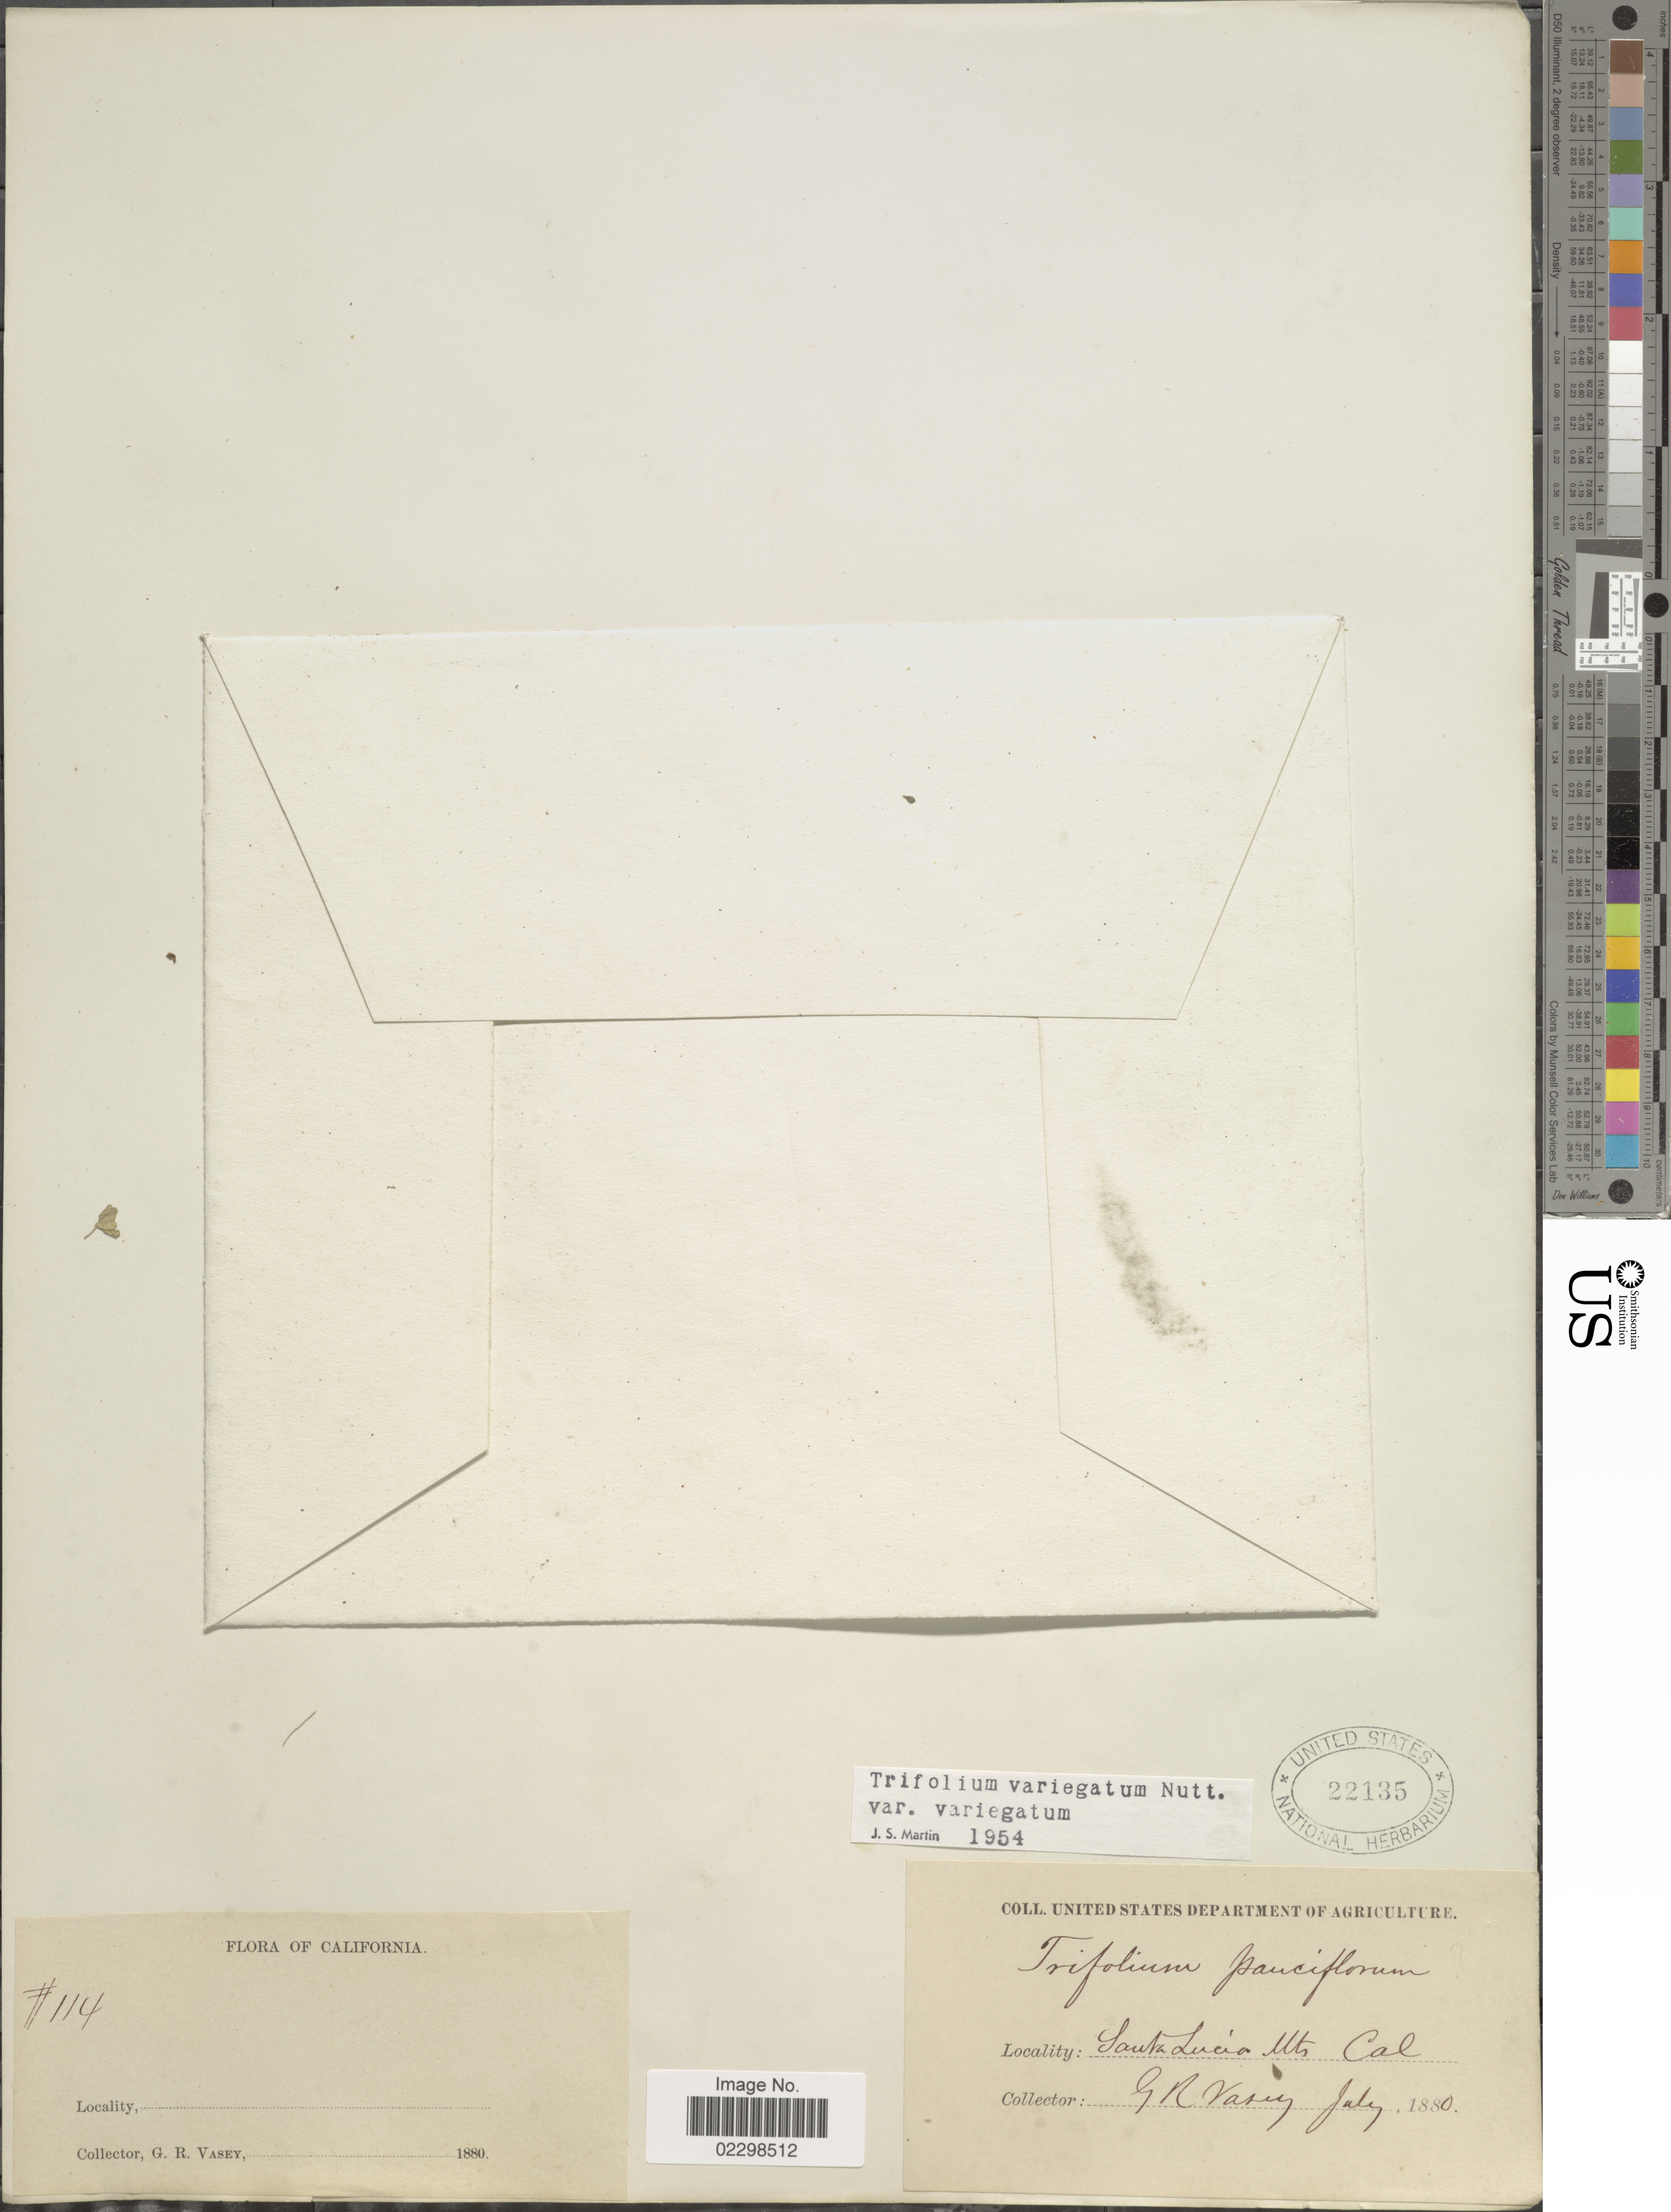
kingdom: Plantae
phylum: Tracheophyta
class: Magnoliopsida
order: Fabales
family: Fabaceae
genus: Trifolium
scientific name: Trifolium variegatum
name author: Nutt.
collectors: G. R. Vasey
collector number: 114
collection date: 1880-07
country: United States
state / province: California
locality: Santa Lucia Mts, Cal.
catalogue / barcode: US 22135